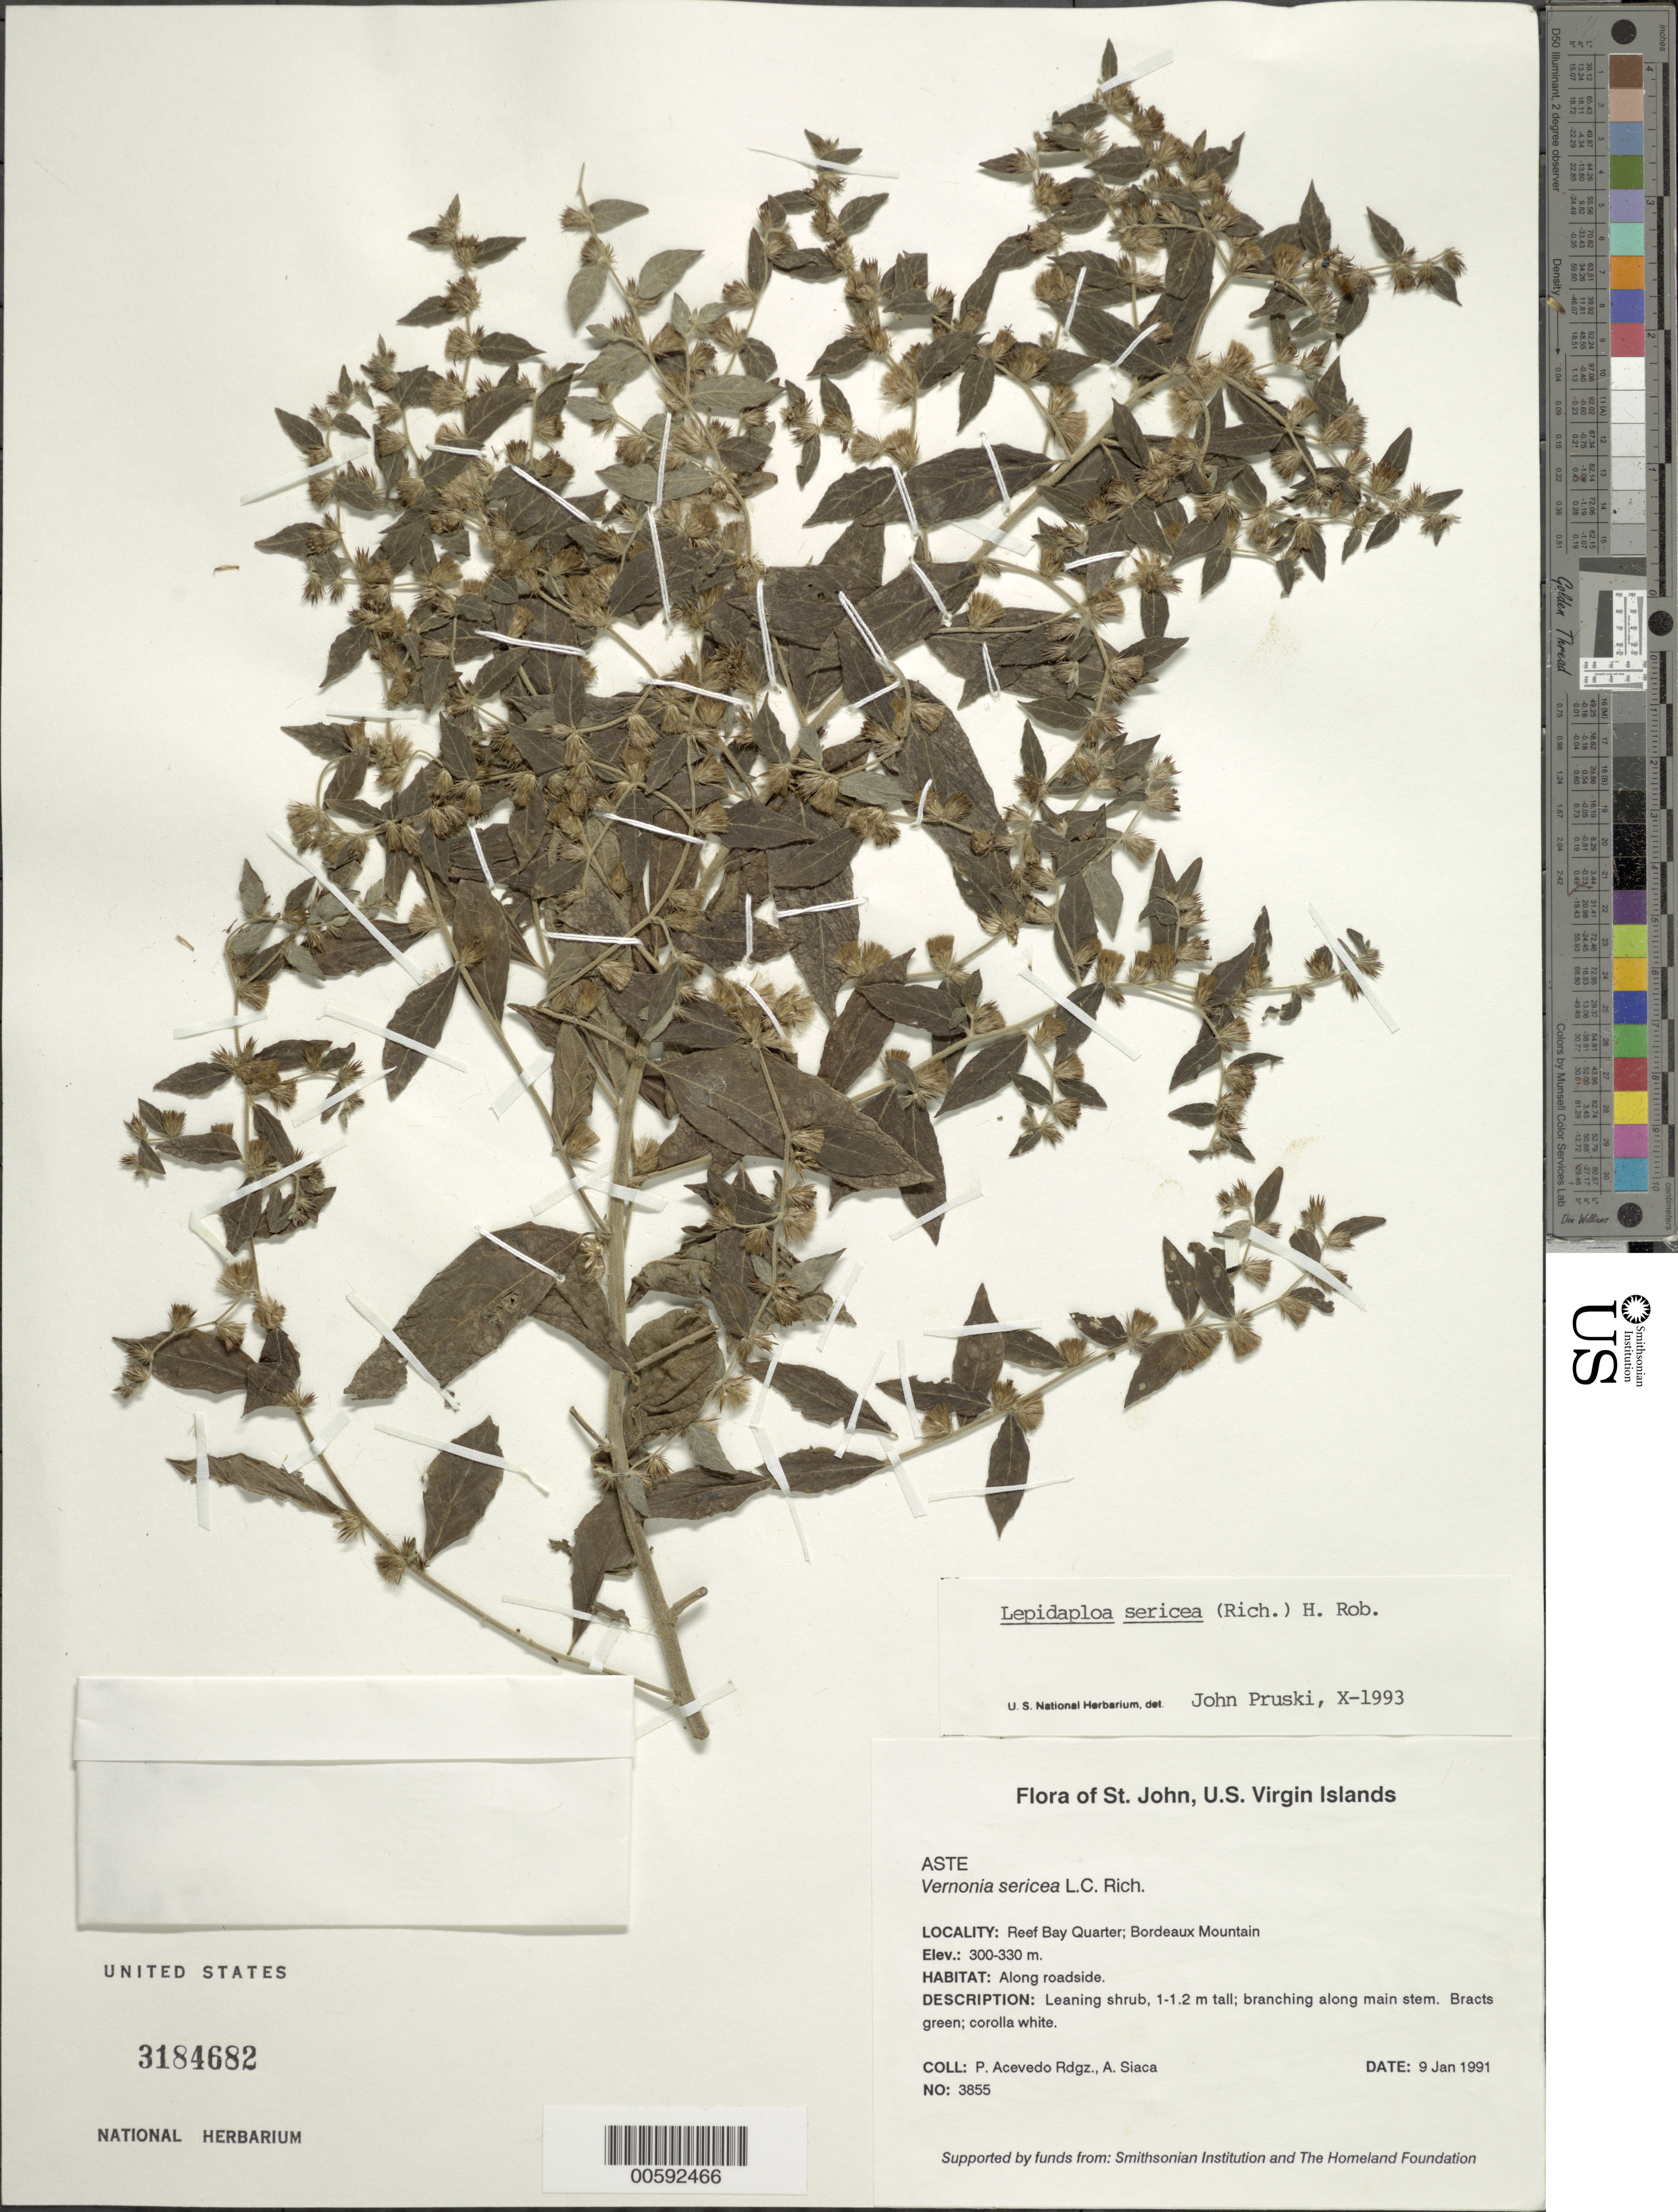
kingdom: Plantae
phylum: Tracheophyta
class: Magnoliopsida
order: Asterales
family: Asteraceae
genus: Lepidaploa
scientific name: Lepidaploa sericea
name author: (Rich.) H. Rob.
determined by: Pruski, J. F.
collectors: P. Acevedo-Rodr. & A. Siaca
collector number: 3855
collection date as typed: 09 Jan 1991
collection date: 1991-01-09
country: U.S. Virgin Islands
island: St. John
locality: Reef Bay Quarter; Bordeaux Mountain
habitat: Along roadside.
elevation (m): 300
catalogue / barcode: US 3184682